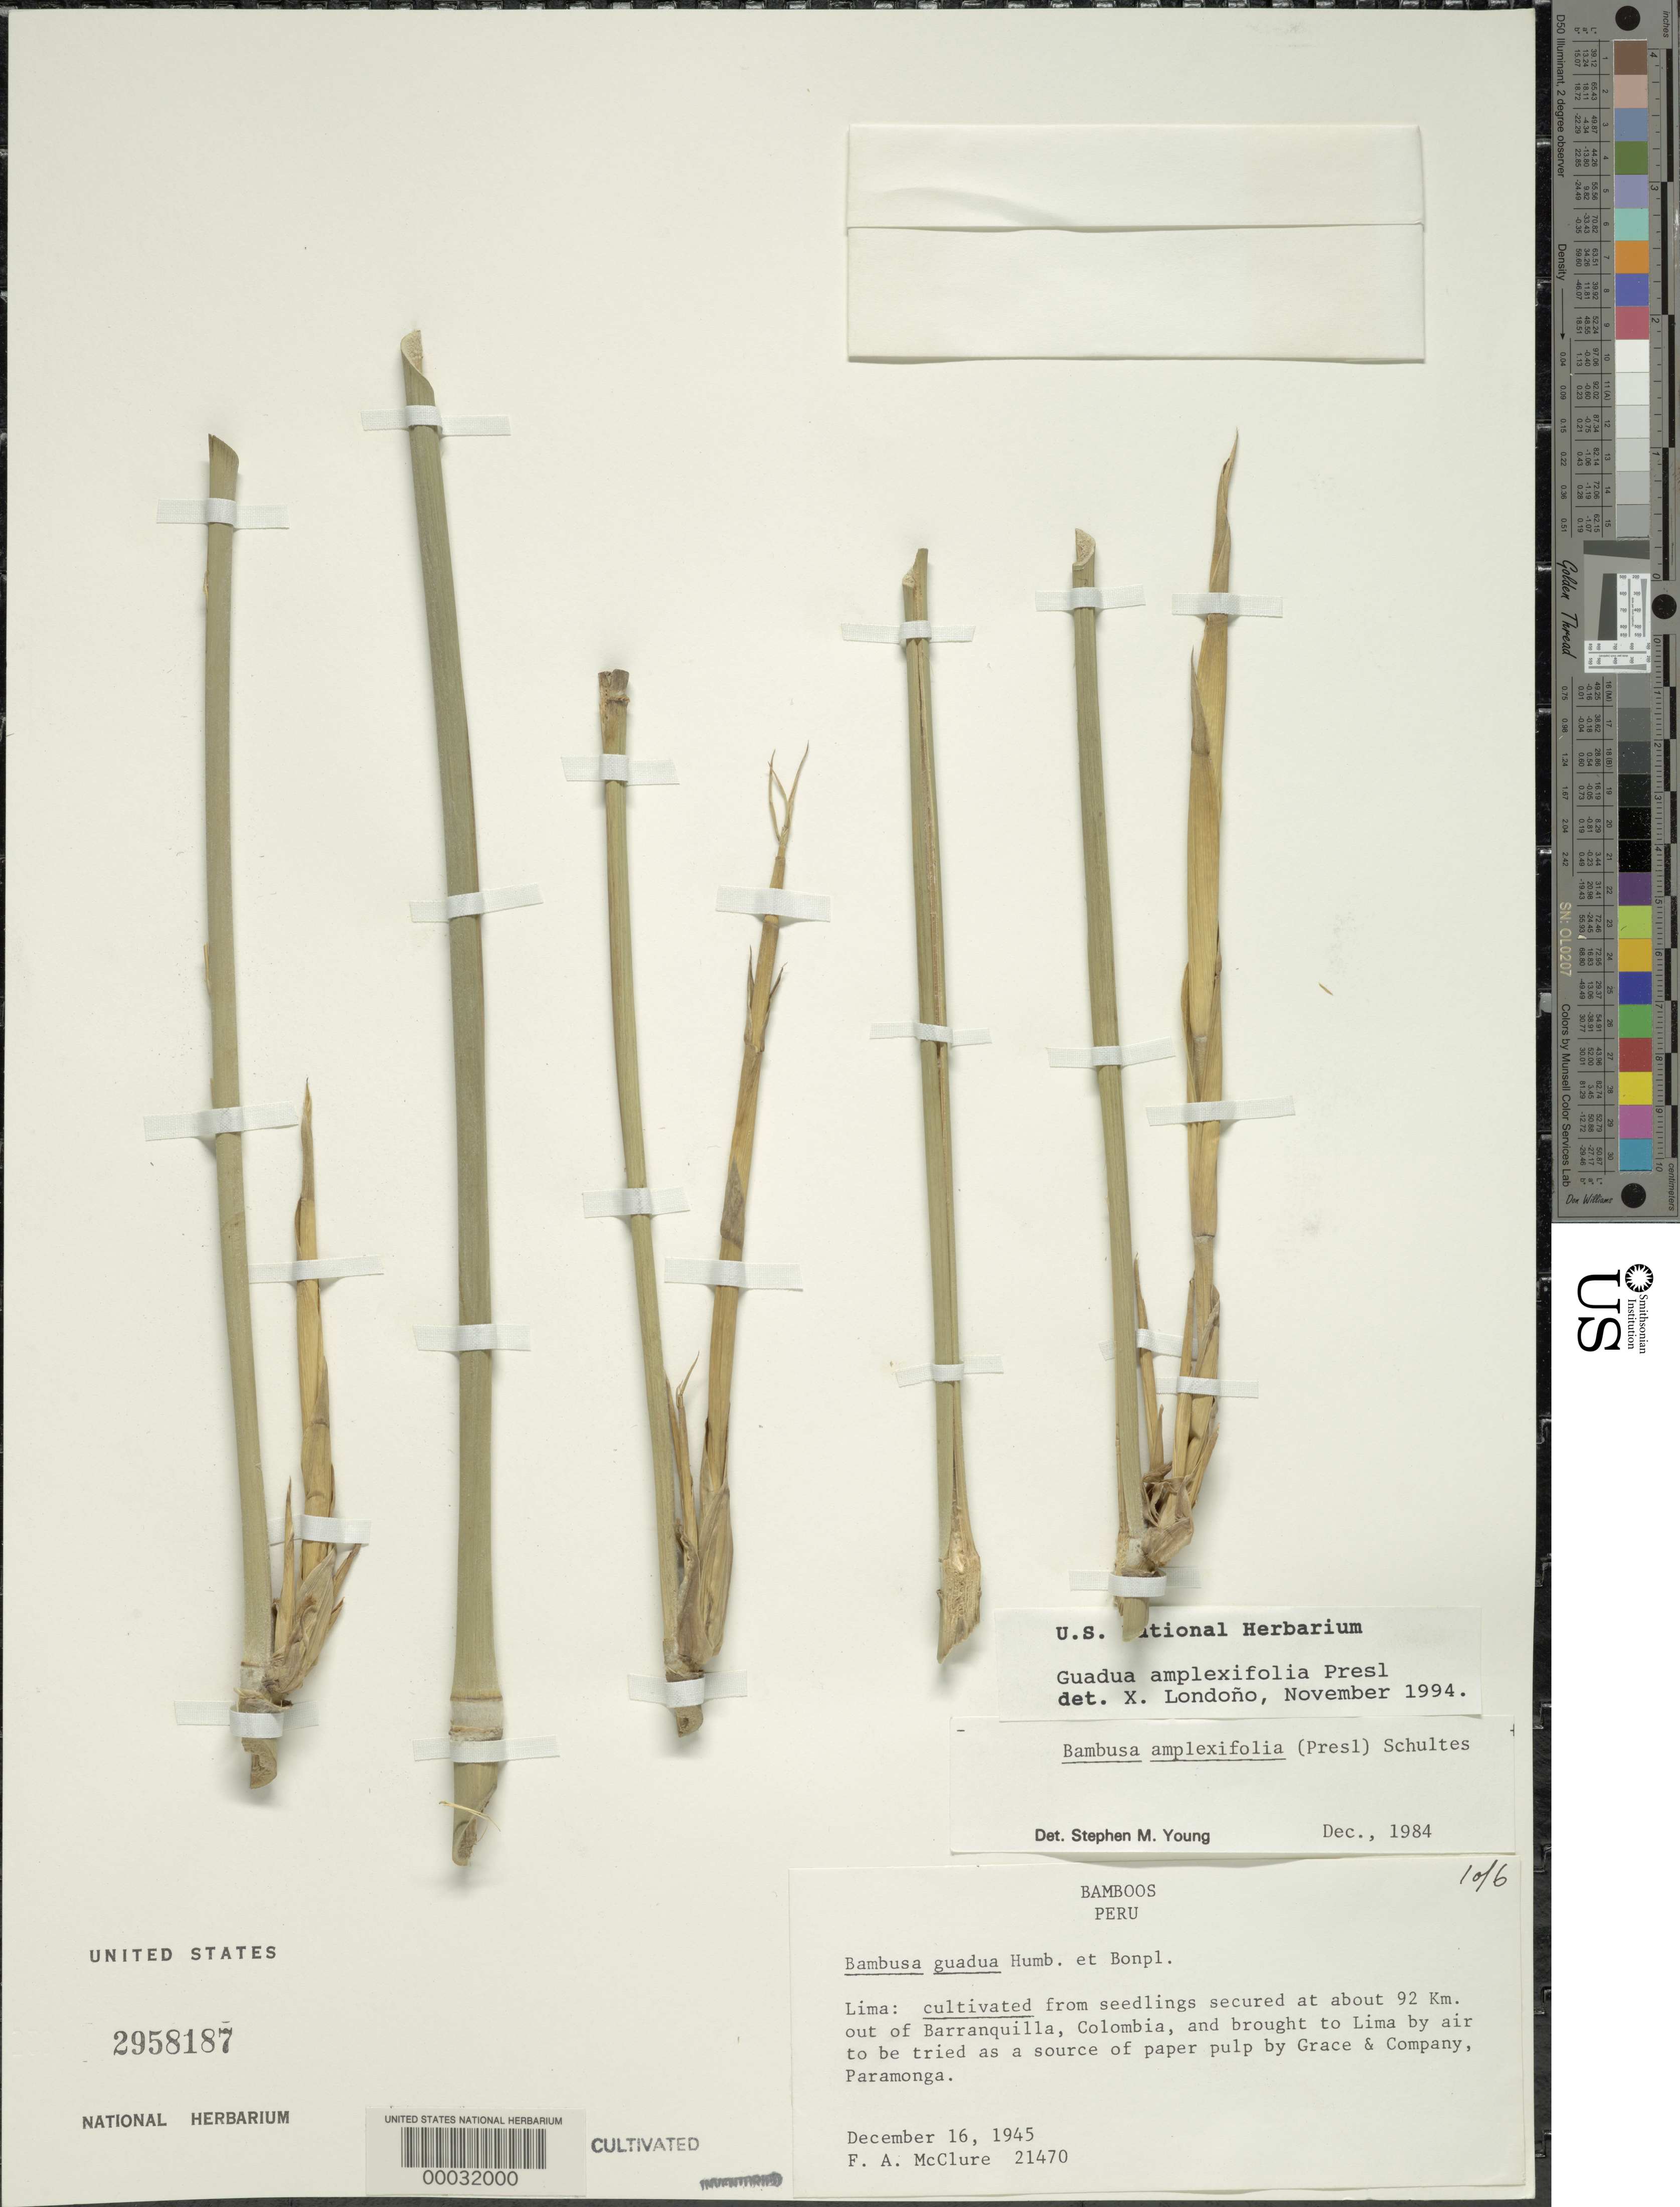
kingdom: Plantae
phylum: Tracheophyta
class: Liliopsida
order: Poales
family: Poaceae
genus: Guadua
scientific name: Guadua amplexifolia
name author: J. Presl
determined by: Londoño, X., (TULV), Jardin Botanico "Juan Maria Cespedes"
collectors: F. A. McClure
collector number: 21470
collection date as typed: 16 Dec 1945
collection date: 1945-12-16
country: Peru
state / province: Lima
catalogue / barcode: US 2958187